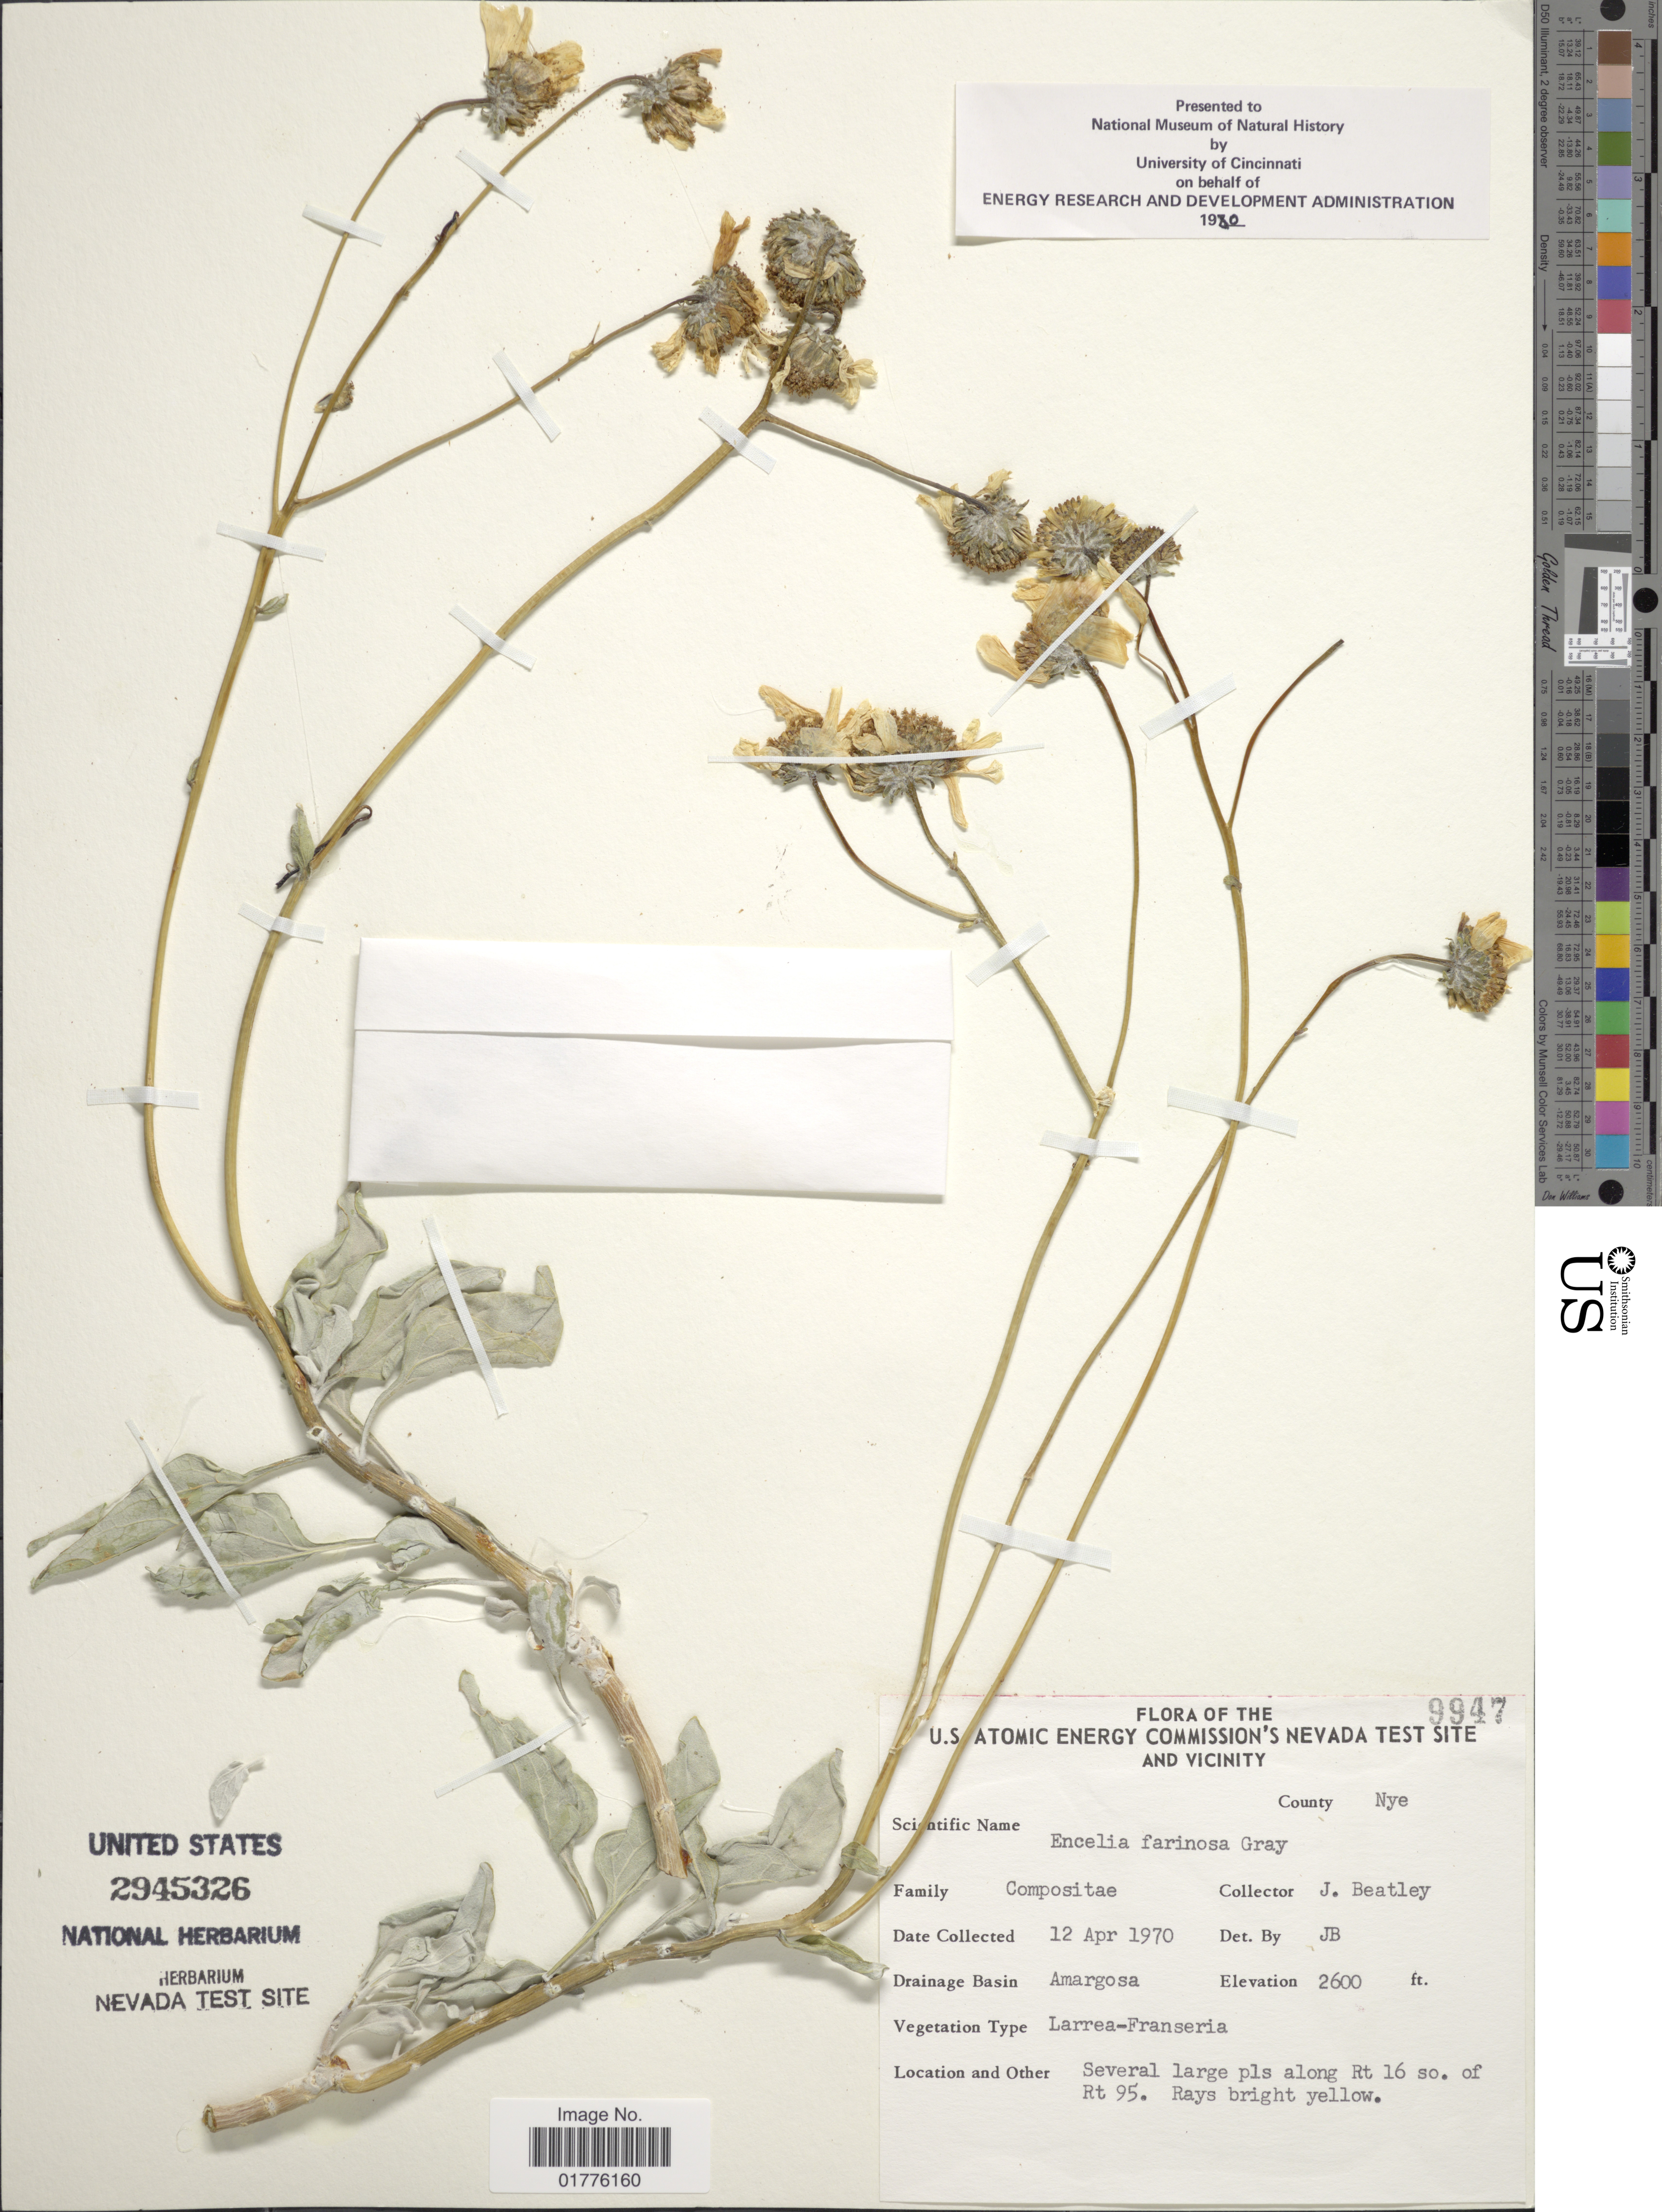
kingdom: Plantae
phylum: Tracheophyta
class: Magnoliopsida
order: Asterales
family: Asteraceae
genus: Encelia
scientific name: Encelia farinosa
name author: A. Gray ex Torr. in Emory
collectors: J. C. Beatley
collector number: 9947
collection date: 1970-04-12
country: United States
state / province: Nevada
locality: The U.S. Atomic Energy Commission's Nevada Test site and vicinity. County Nye. Drainage Basin Amargosa. Rt 16 so. of Rt 95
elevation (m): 792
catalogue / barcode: US 2945326